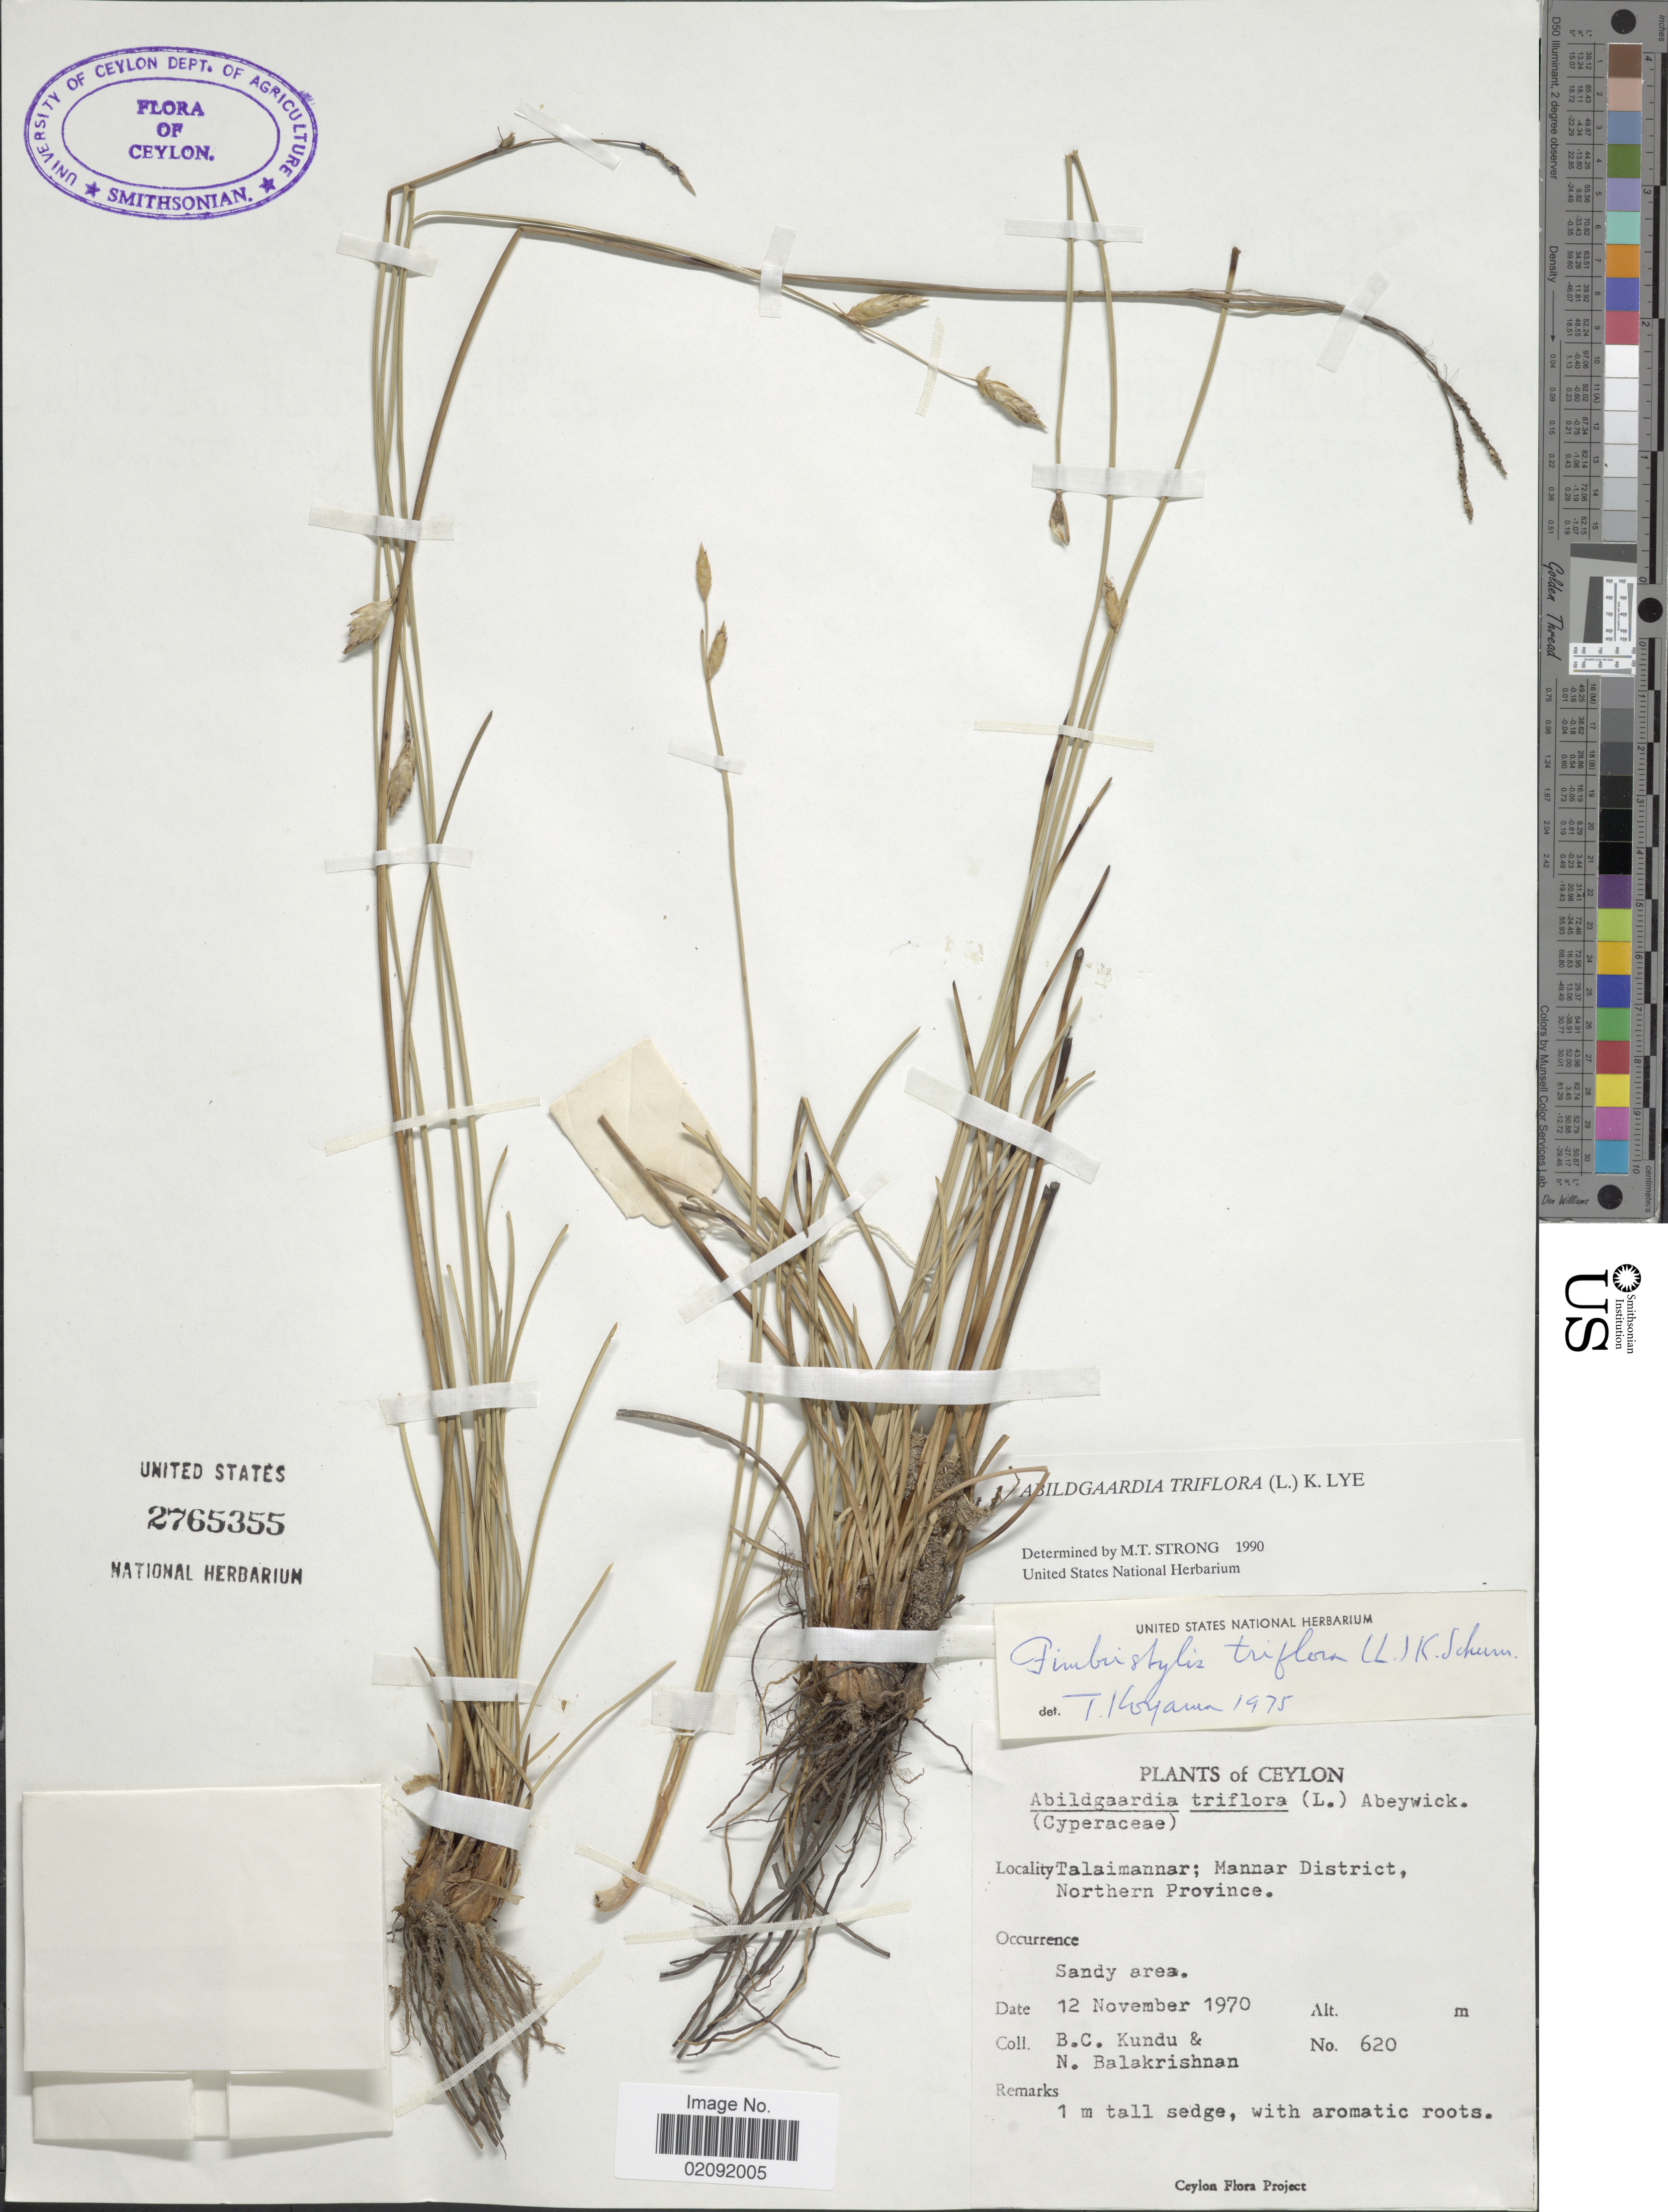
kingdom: Plantae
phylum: Tracheophyta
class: Liliopsida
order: Poales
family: Cyperaceae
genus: Abildgaardia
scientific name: Abildgaardia triflora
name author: (L.) Abeyw.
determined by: Strong, Mark T., (BOT), Smithsonian Institution - National Museum of Natural History (UNITED STATES)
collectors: B. C. Kundu & N. Balakrishnan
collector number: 620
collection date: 1970-11-12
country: Sri Lanka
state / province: Northern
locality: Talaimannar; Mannar District, sandy area.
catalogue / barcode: US 2765355